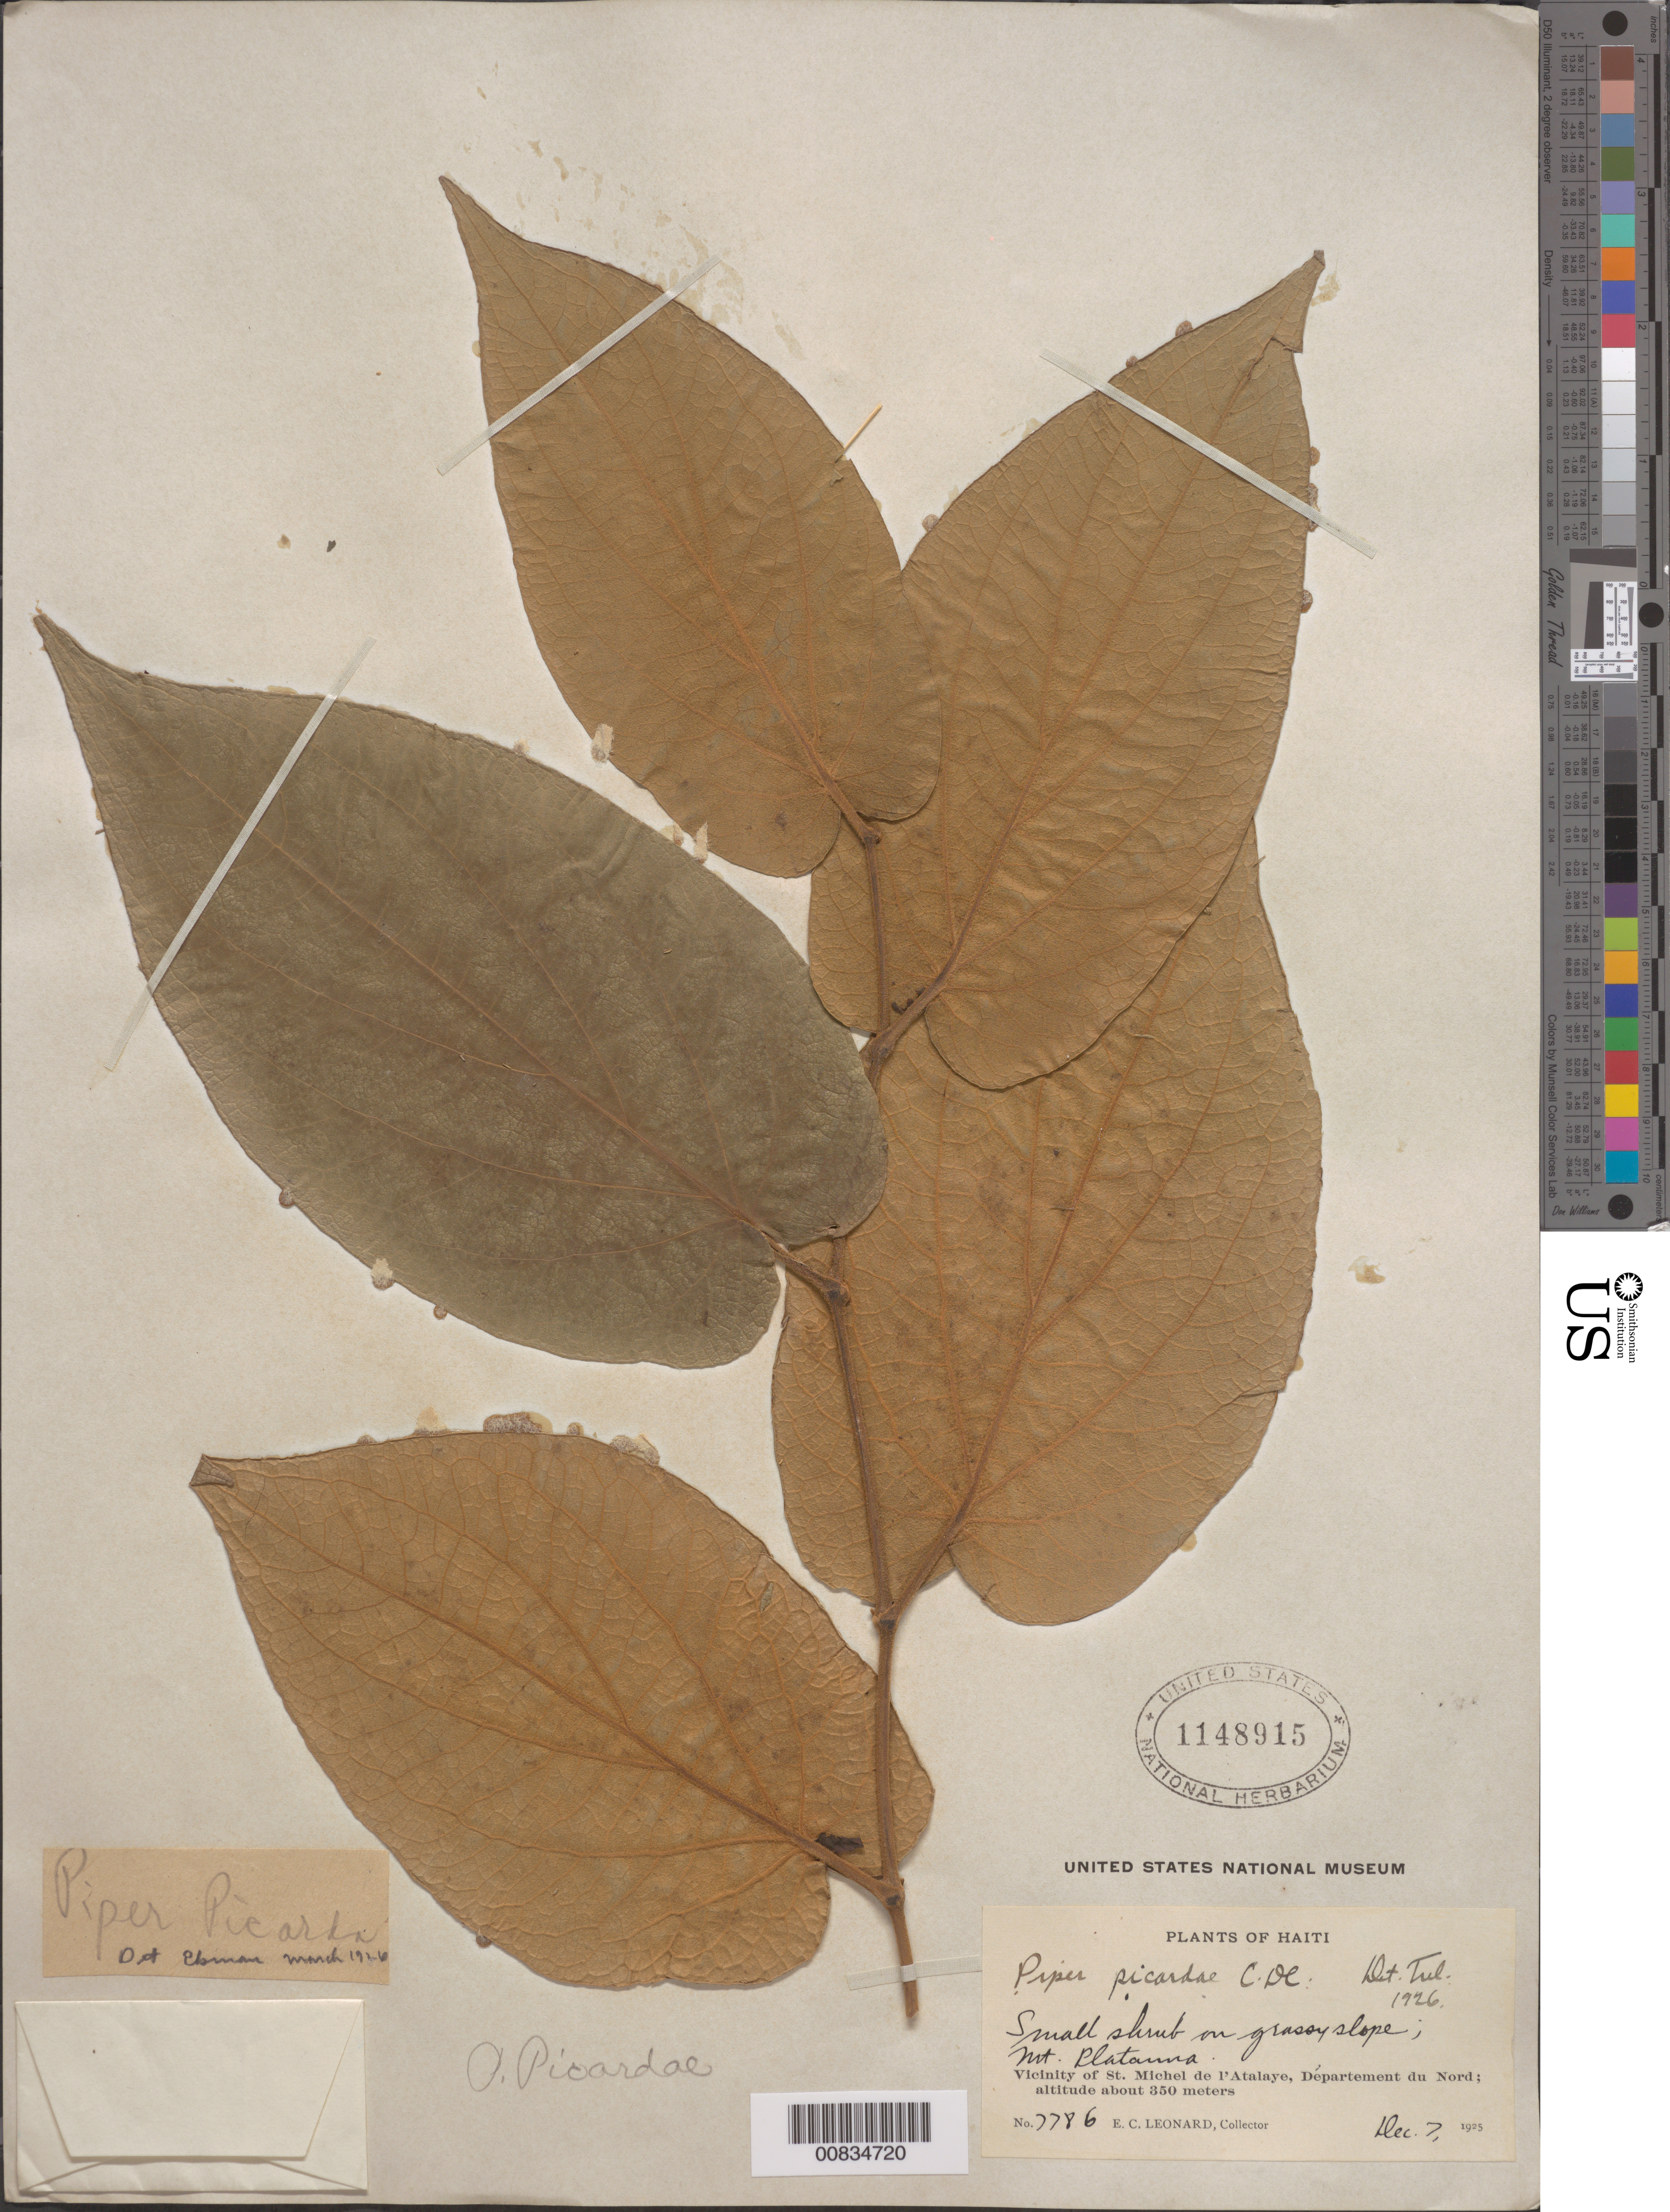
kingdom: Plantae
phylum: Tracheophyta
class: Magnoliopsida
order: Piperales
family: Piperaceae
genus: Piper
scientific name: Piper picardae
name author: C. DC.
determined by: Trelease, --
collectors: E. C. Leonard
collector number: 7786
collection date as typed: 07 Dec 1925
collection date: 1925-12-07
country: Haiti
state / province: Nord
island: Hispaniola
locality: Vicinity of St. Michel de l'Atalaye. Mt. Platanna.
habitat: Grassy slope.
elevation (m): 350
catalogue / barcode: US 1148915